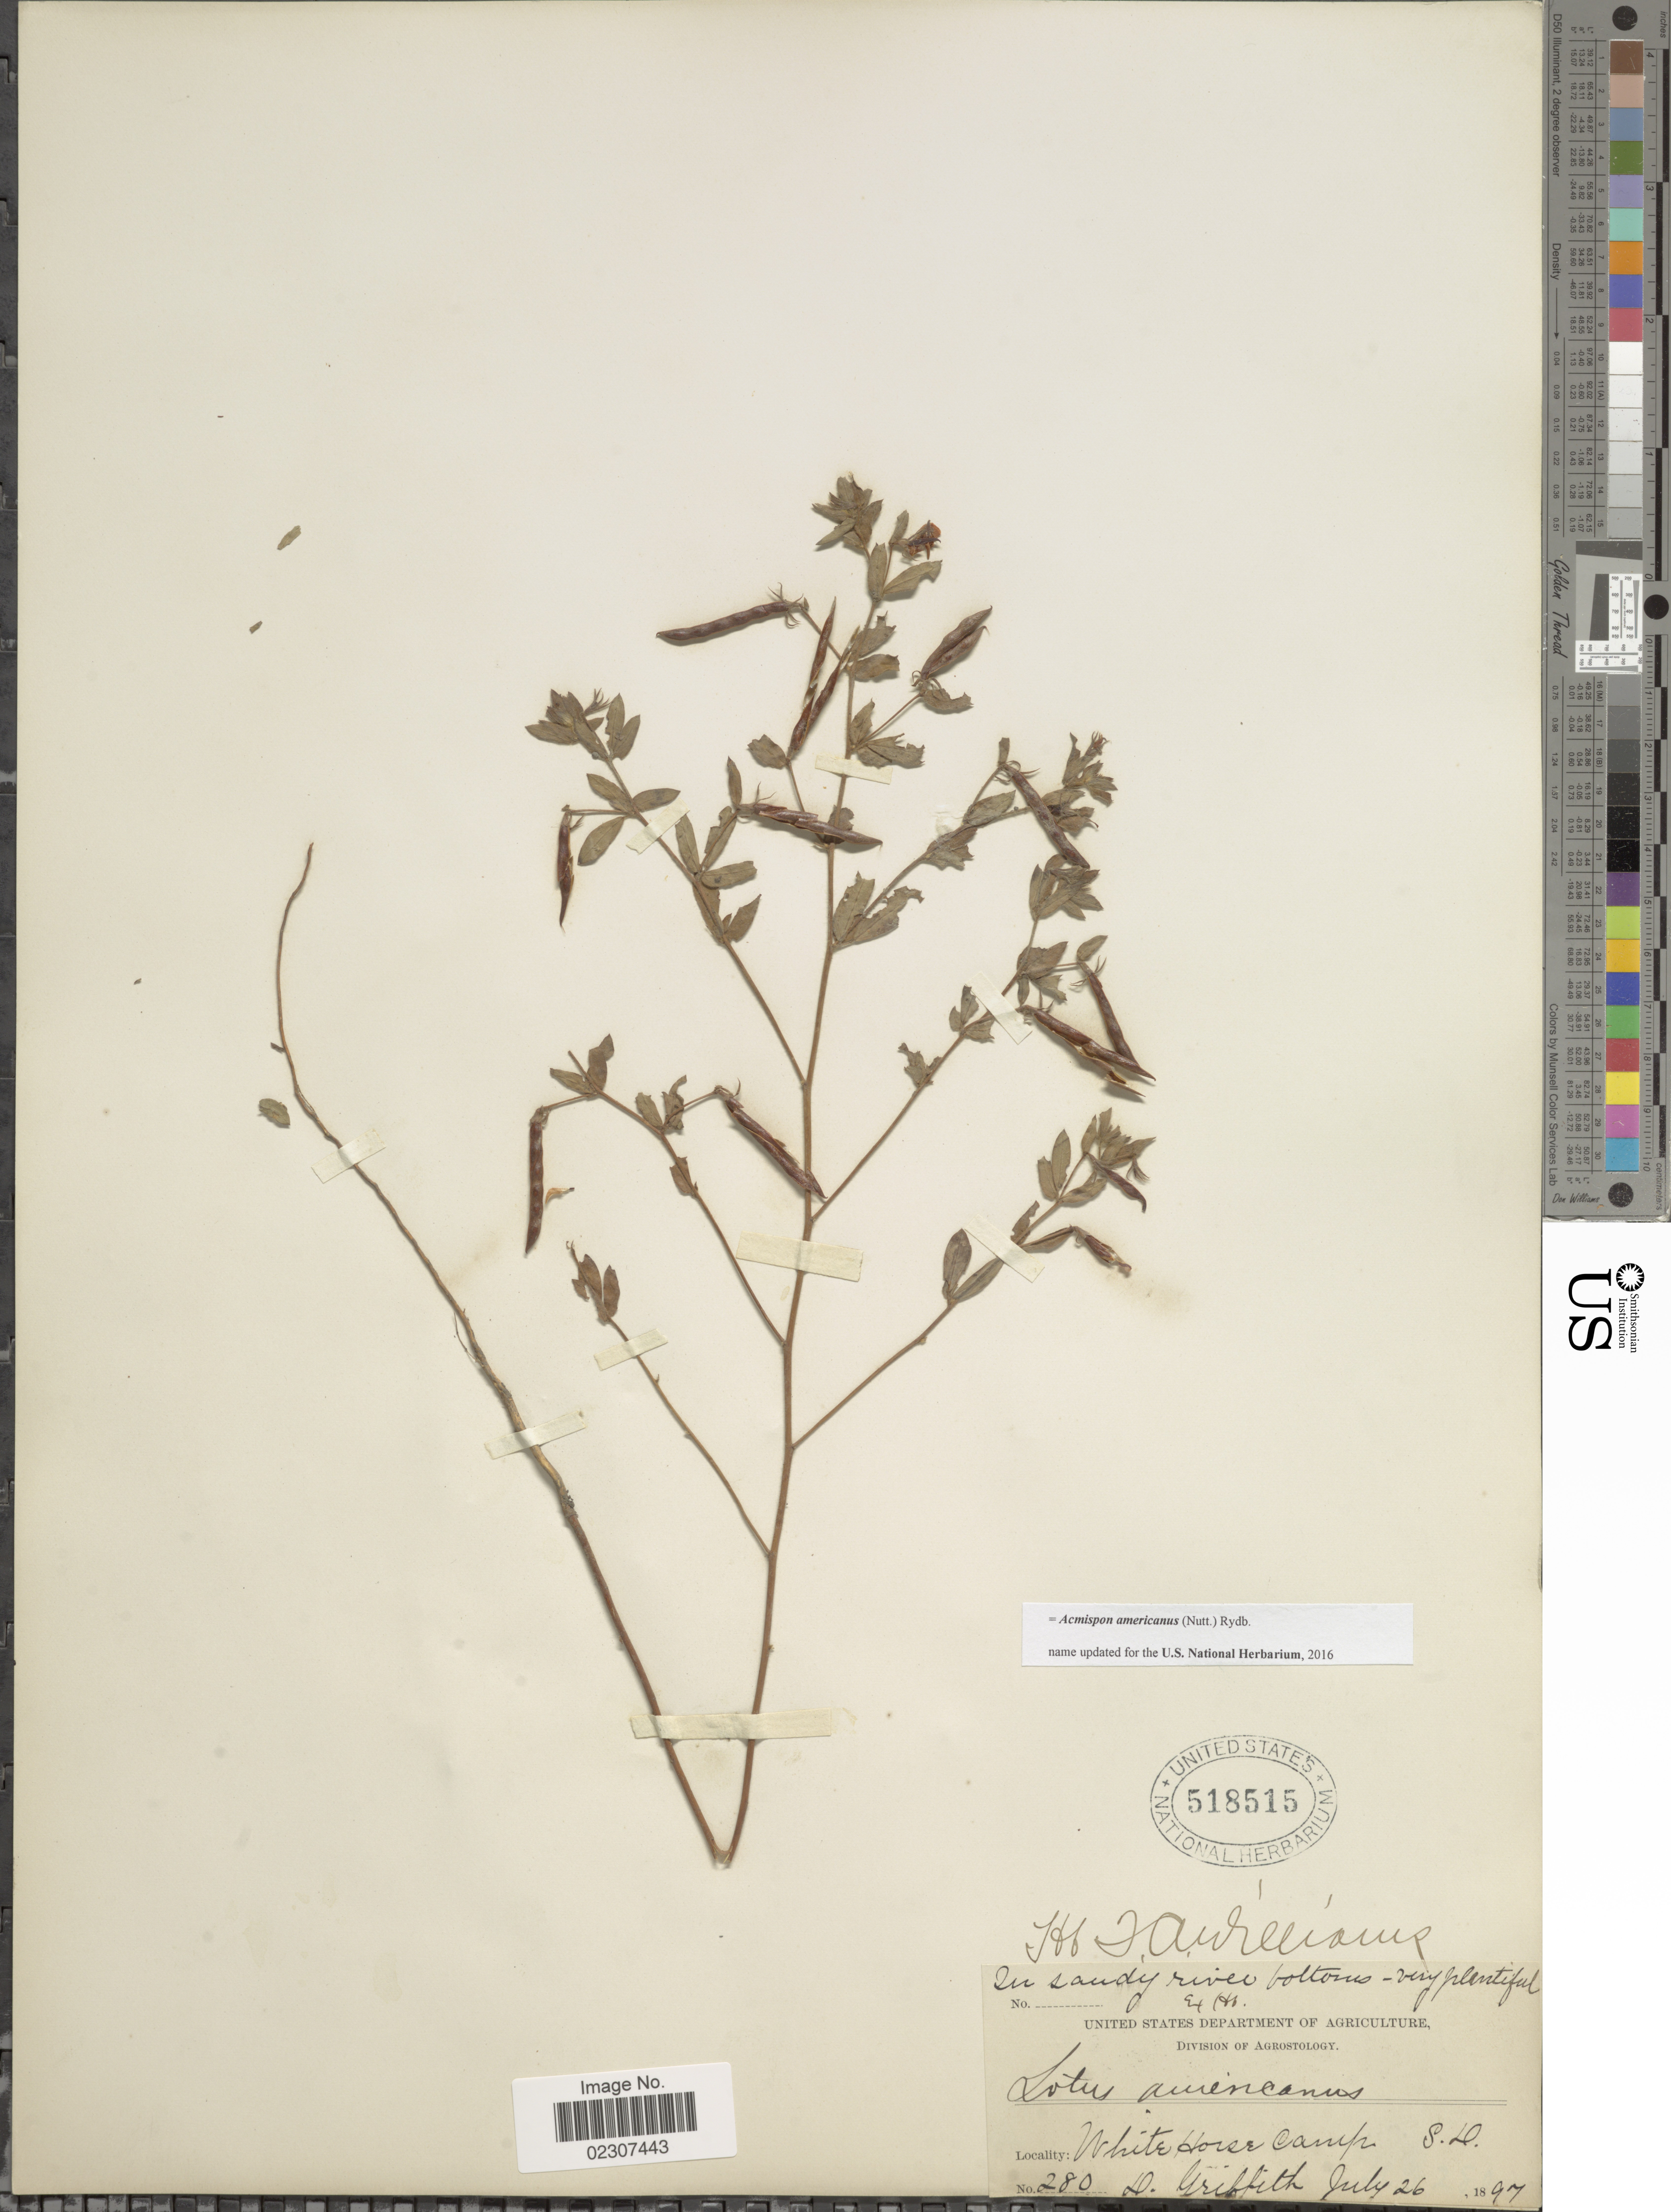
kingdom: Plantae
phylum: Tracheophyta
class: Magnoliopsida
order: Fabales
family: Fabaceae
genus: Acmispon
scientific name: Acmispon americanus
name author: (Nutt.) Rydb.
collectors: D. Griffith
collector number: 280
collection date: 1897-07-26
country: United States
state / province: South Dakota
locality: White Horse Camp, S. D.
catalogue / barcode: US 518515